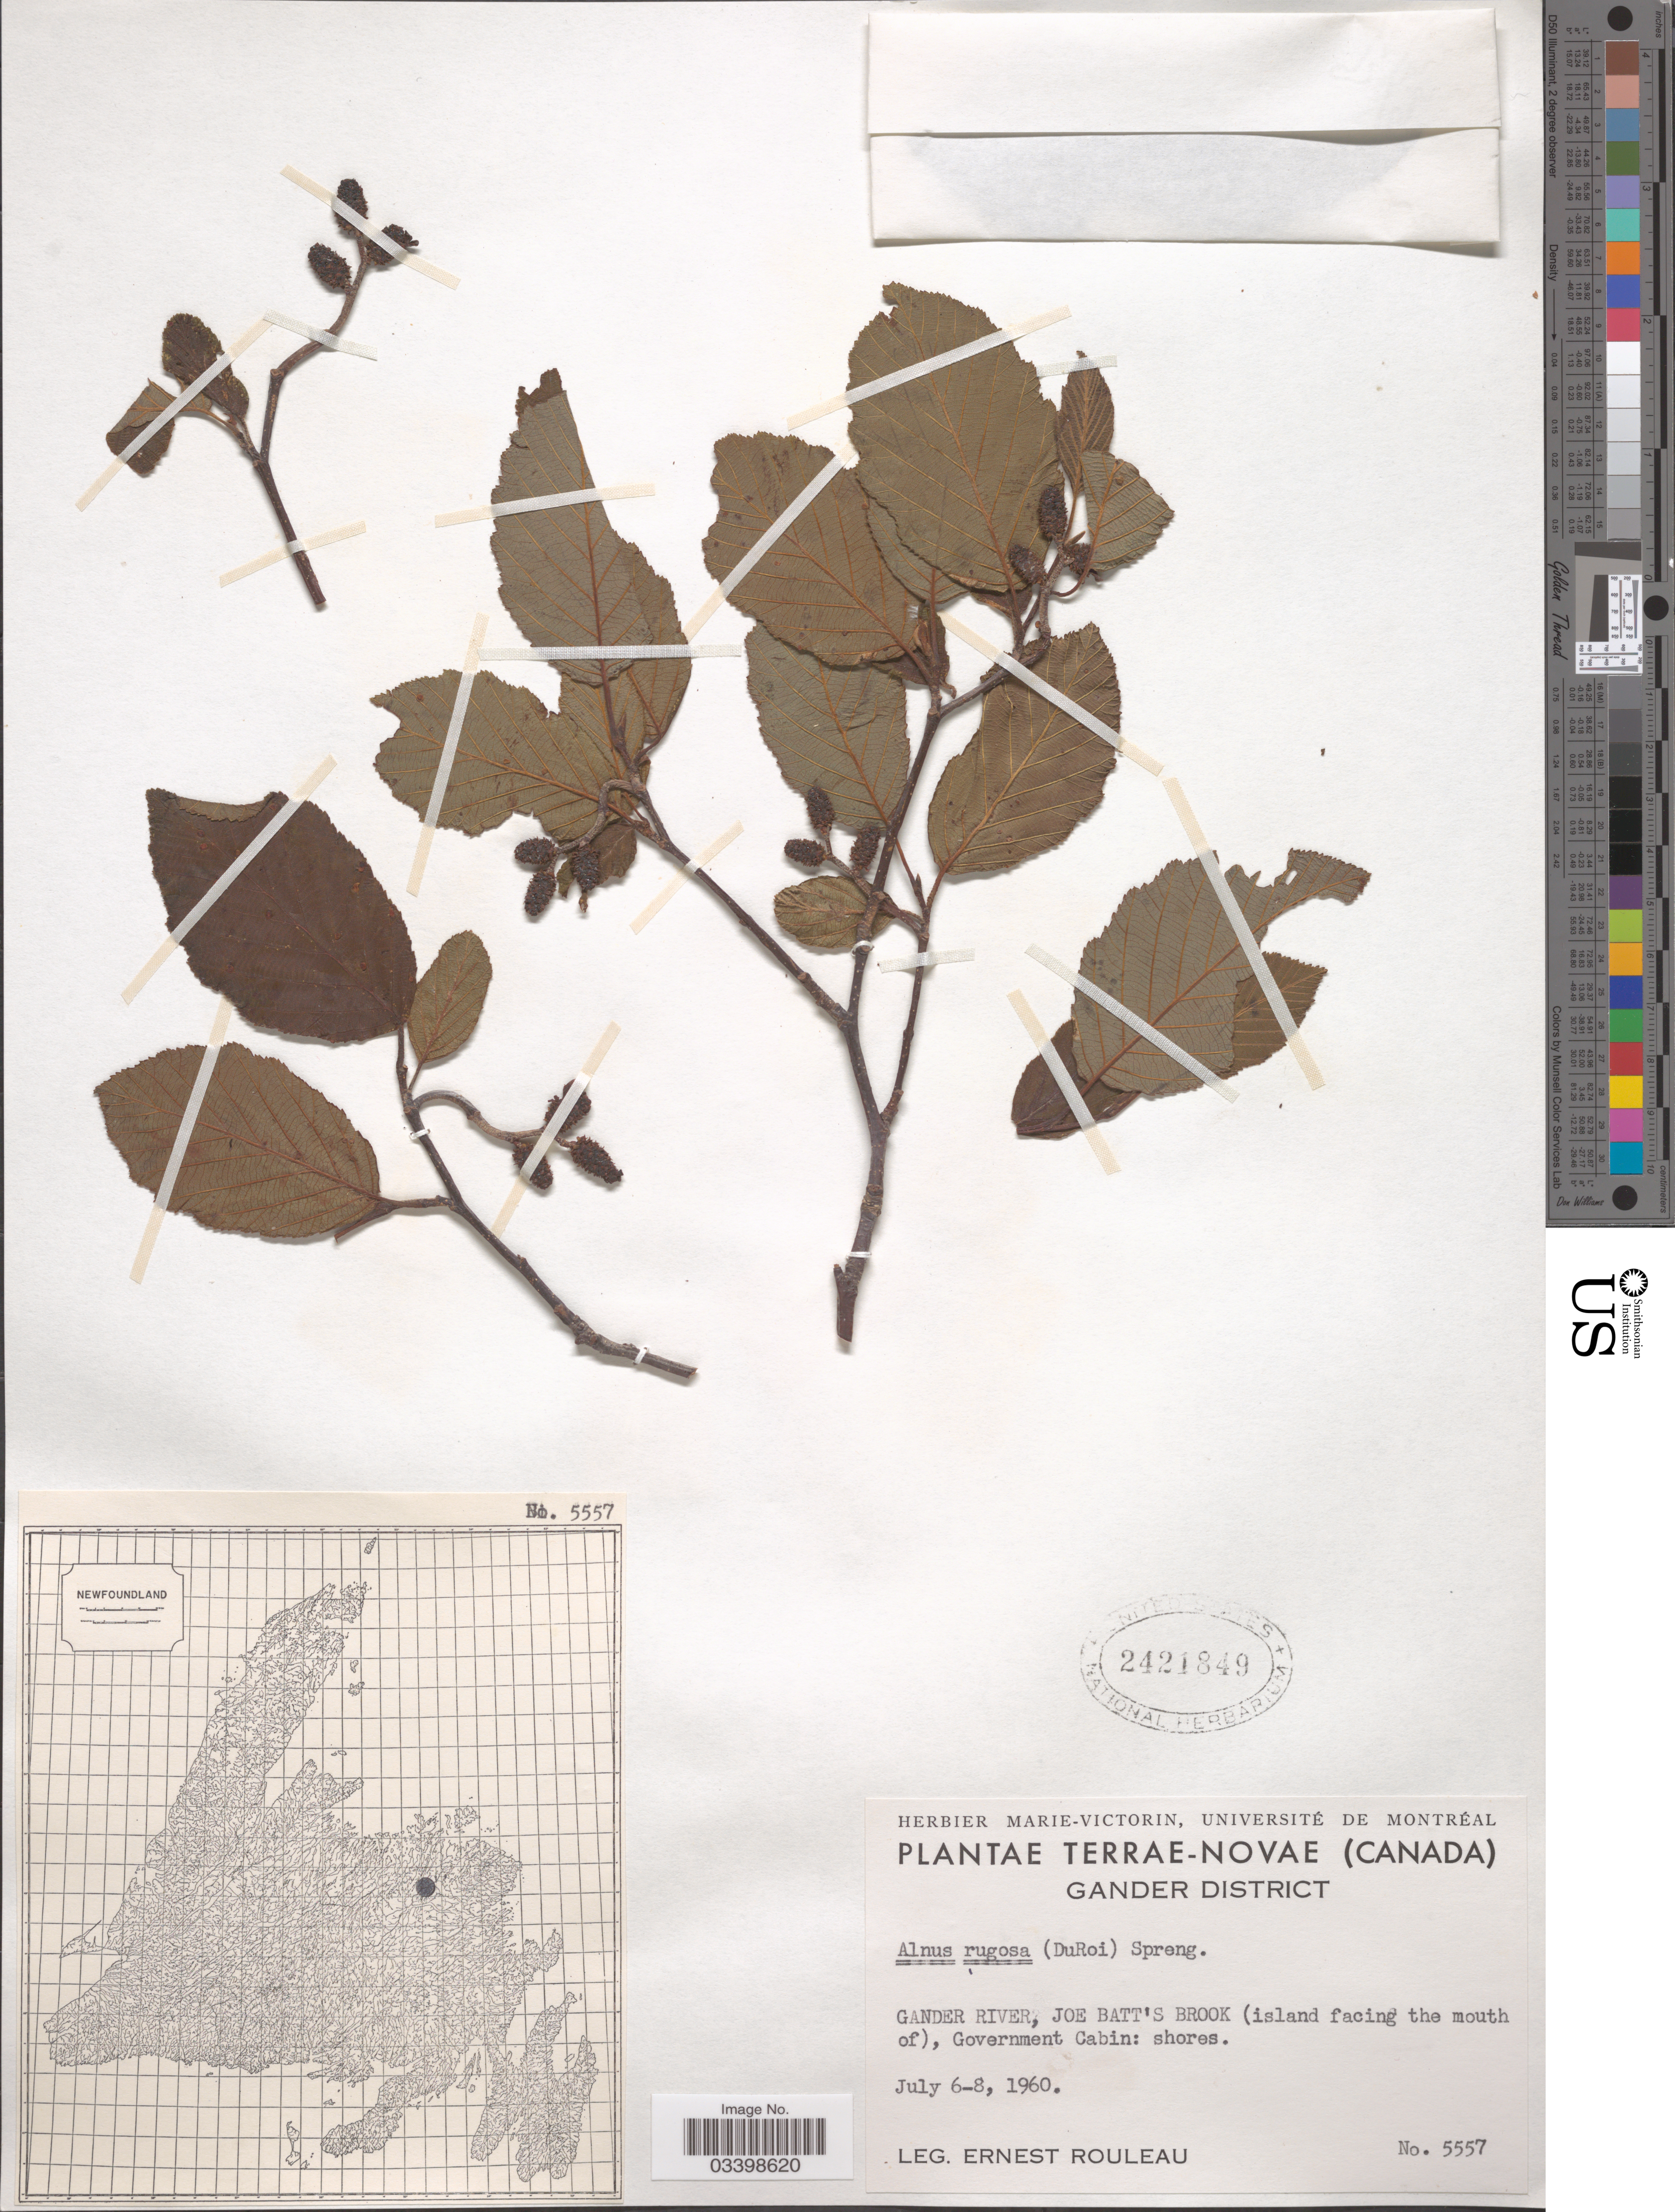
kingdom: Plantae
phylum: Tracheophyta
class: Magnoliopsida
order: Fagales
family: Betulaceae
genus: Alnus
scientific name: Alnus viridis subsp. crispa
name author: (Aiton) Turrill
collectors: E. Rouleau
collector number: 5557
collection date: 1960-07-06/1960-07-08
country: Canada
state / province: Newfoundland and Labrador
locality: Terrae-Novae. Gander District. Gander River, Joe Batt's Brook (island facing the mouth of), Government Cabin: shores.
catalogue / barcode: US 2421849